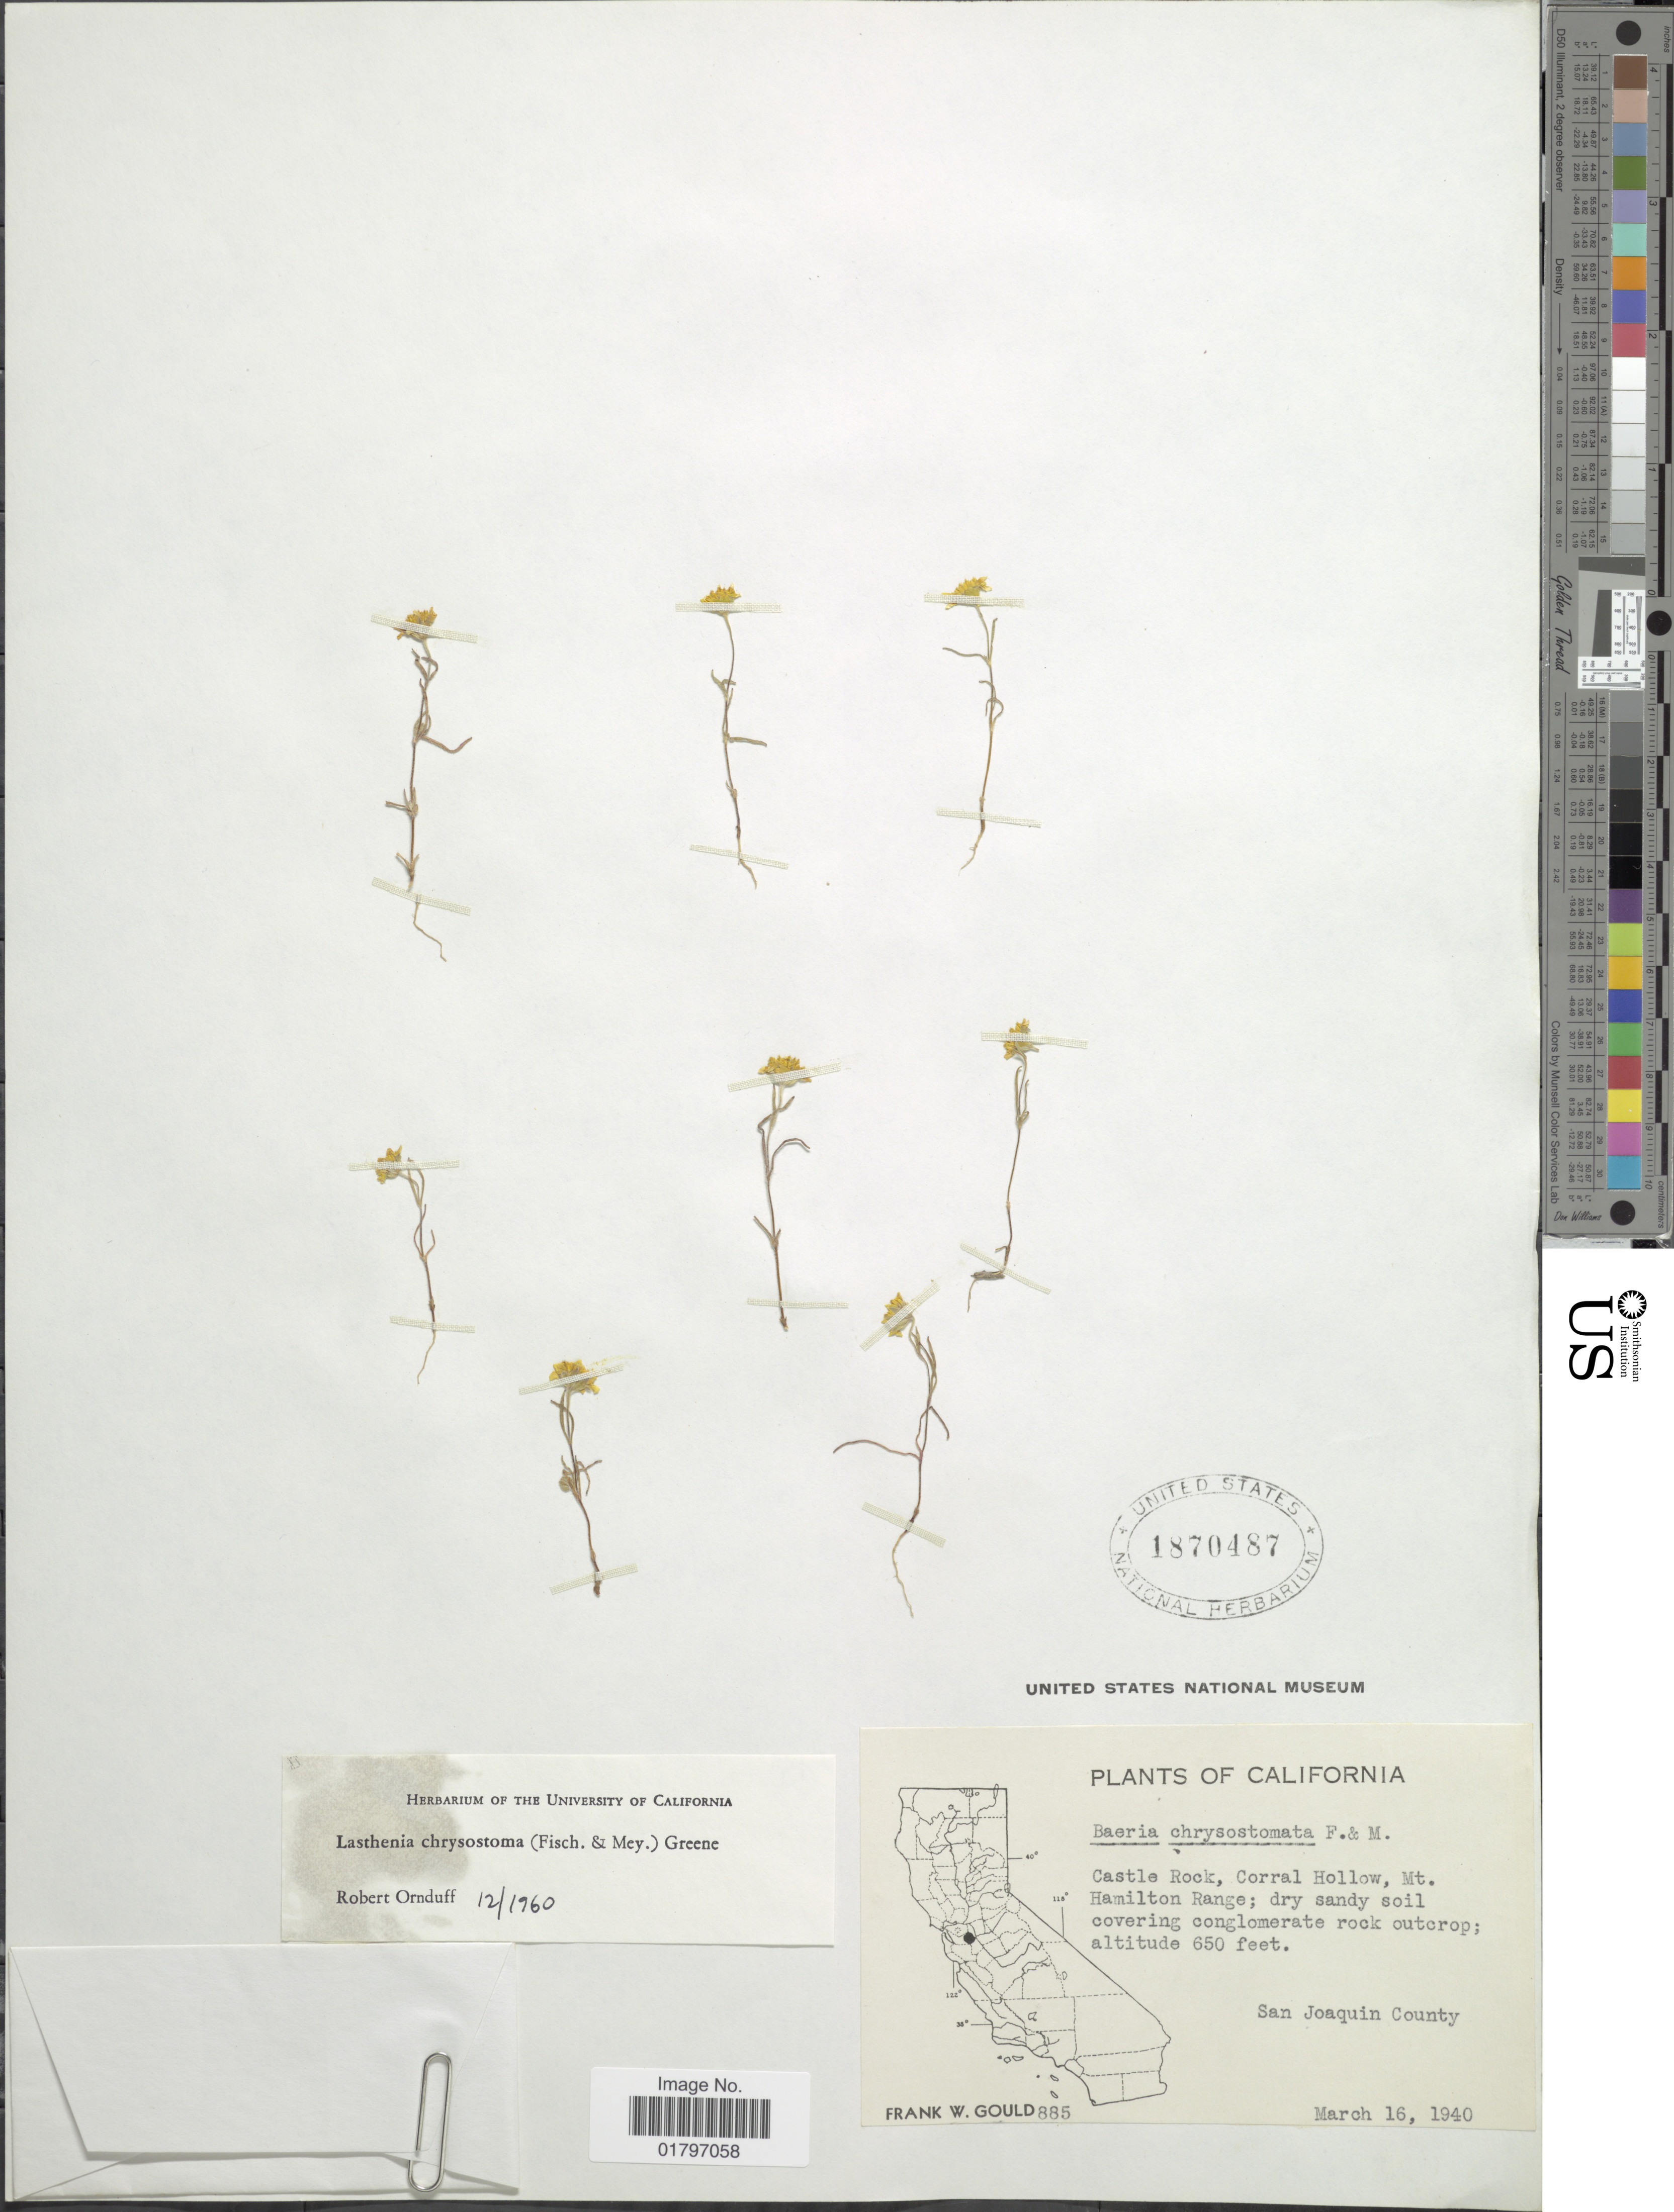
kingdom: Plantae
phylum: Tracheophyta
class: Magnoliopsida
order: Asterales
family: Asteraceae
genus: Lasthenia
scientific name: Lasthenia chrysostoma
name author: (Fisch. & C.A. Mey.) Greene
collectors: F. W. Gould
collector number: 885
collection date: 1940-03-16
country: United States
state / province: California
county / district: San Joaquin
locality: Castle Rock, Corral Hollow, Mt. Hamilton Range. San Joaquin County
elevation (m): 198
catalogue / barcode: US 1870487